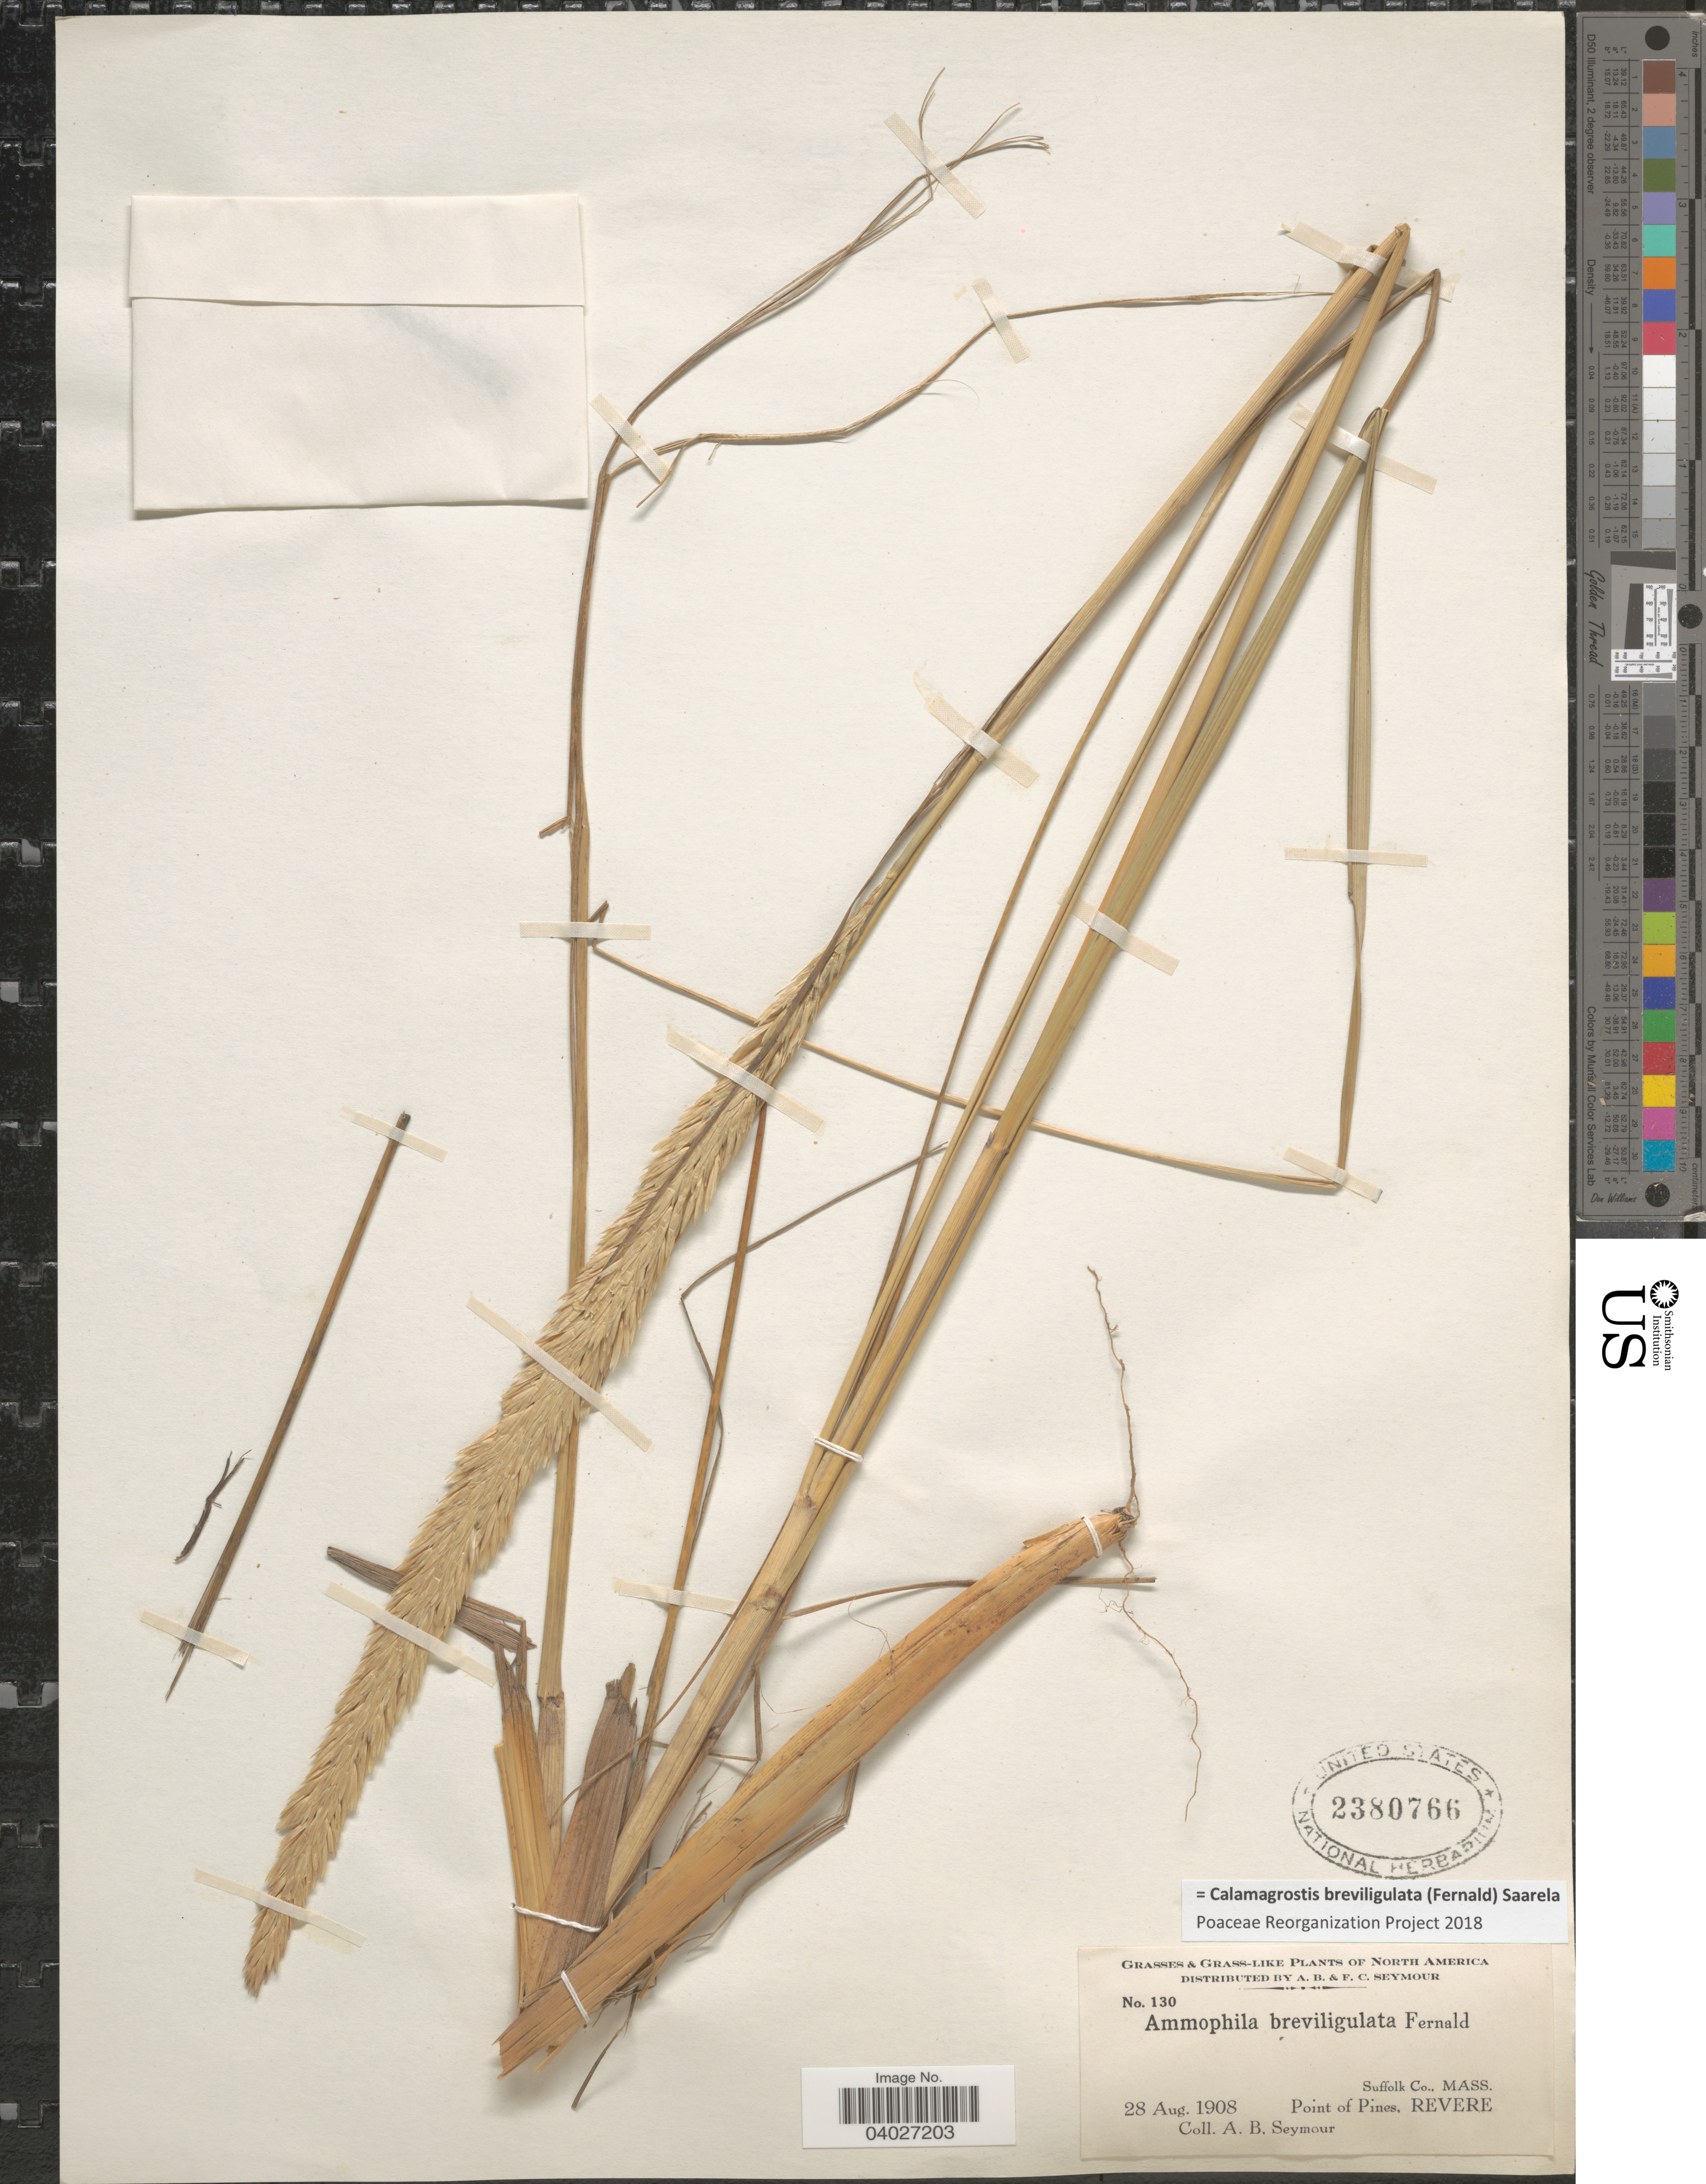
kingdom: Plantae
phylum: Tracheophyta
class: Liliopsida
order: Poales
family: Poaceae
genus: Calamagrostis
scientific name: Calamagrostis breviligulata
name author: (Fernald) Saarela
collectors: A. Seymour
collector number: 130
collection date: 1908-08-28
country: United States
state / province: Massachusetts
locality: Suffolk Co., Point of Pines, Revere.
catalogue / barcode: US 2380766